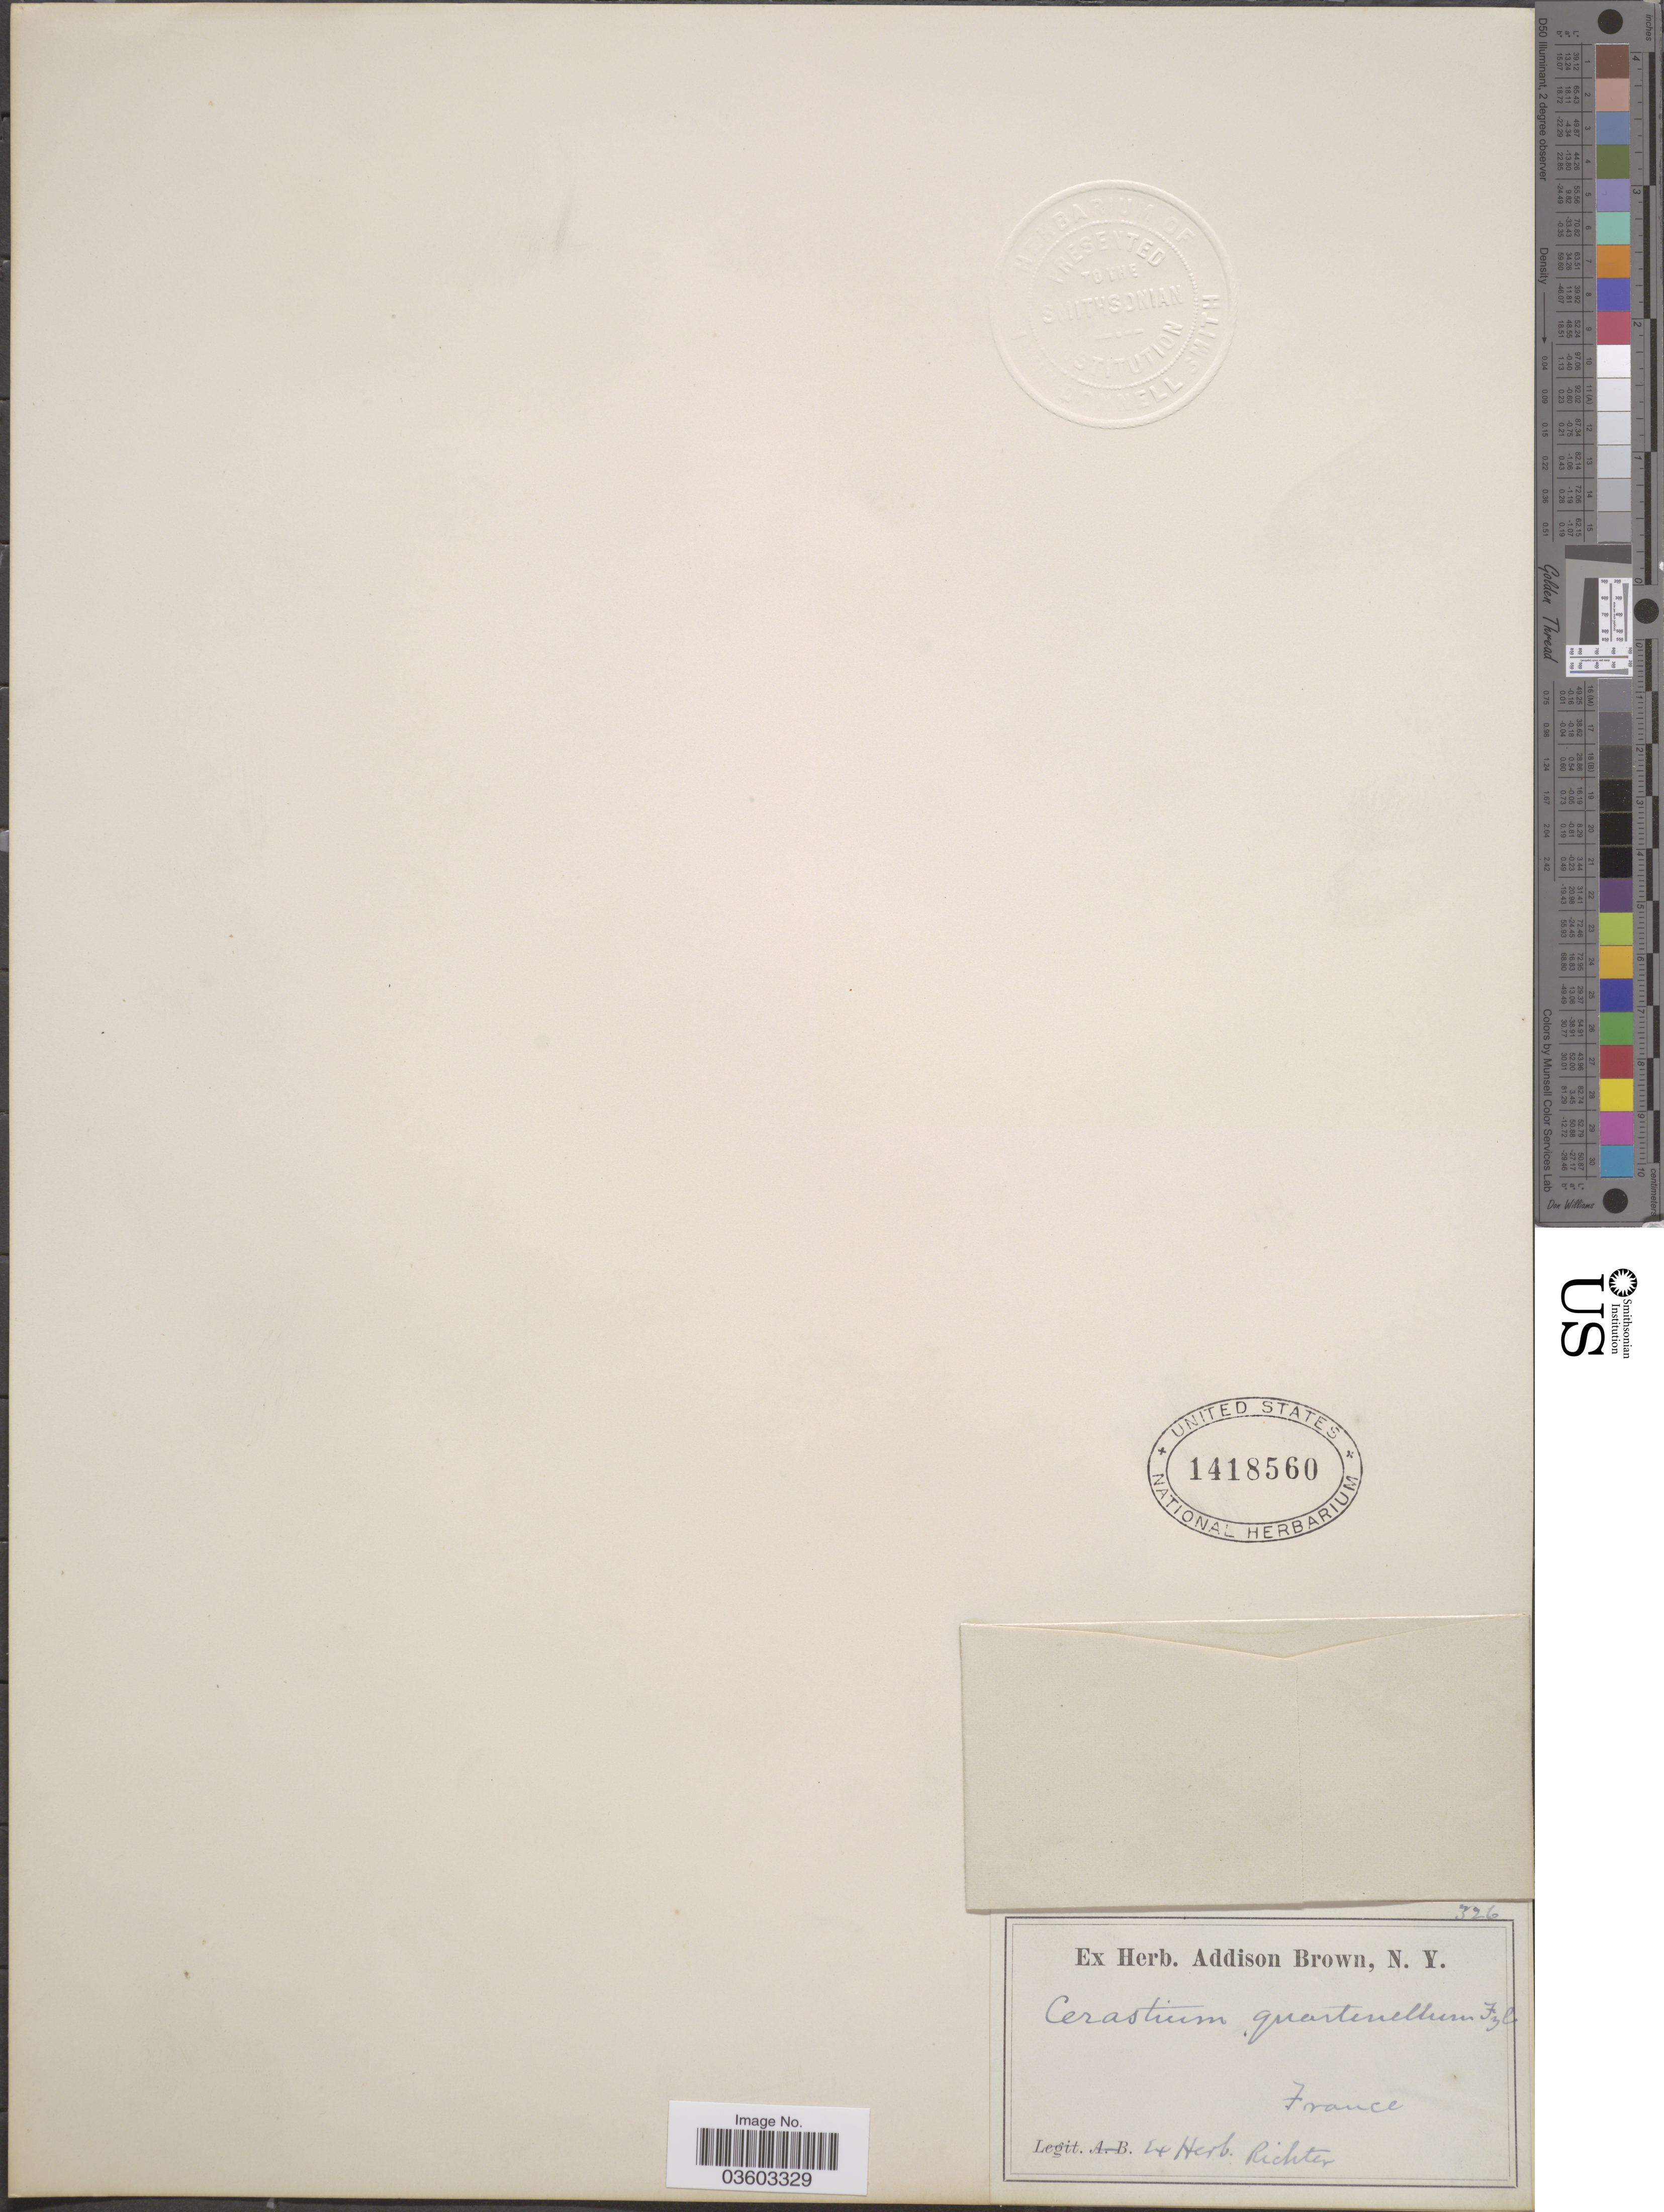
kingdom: Plantae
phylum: Tracheophyta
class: Magnoliopsida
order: Caryophyllales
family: Caryophyllaceae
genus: Cerastium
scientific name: Cerastium quaternellum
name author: Fenzl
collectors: Richter Herbarium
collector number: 326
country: France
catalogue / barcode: US 1418560